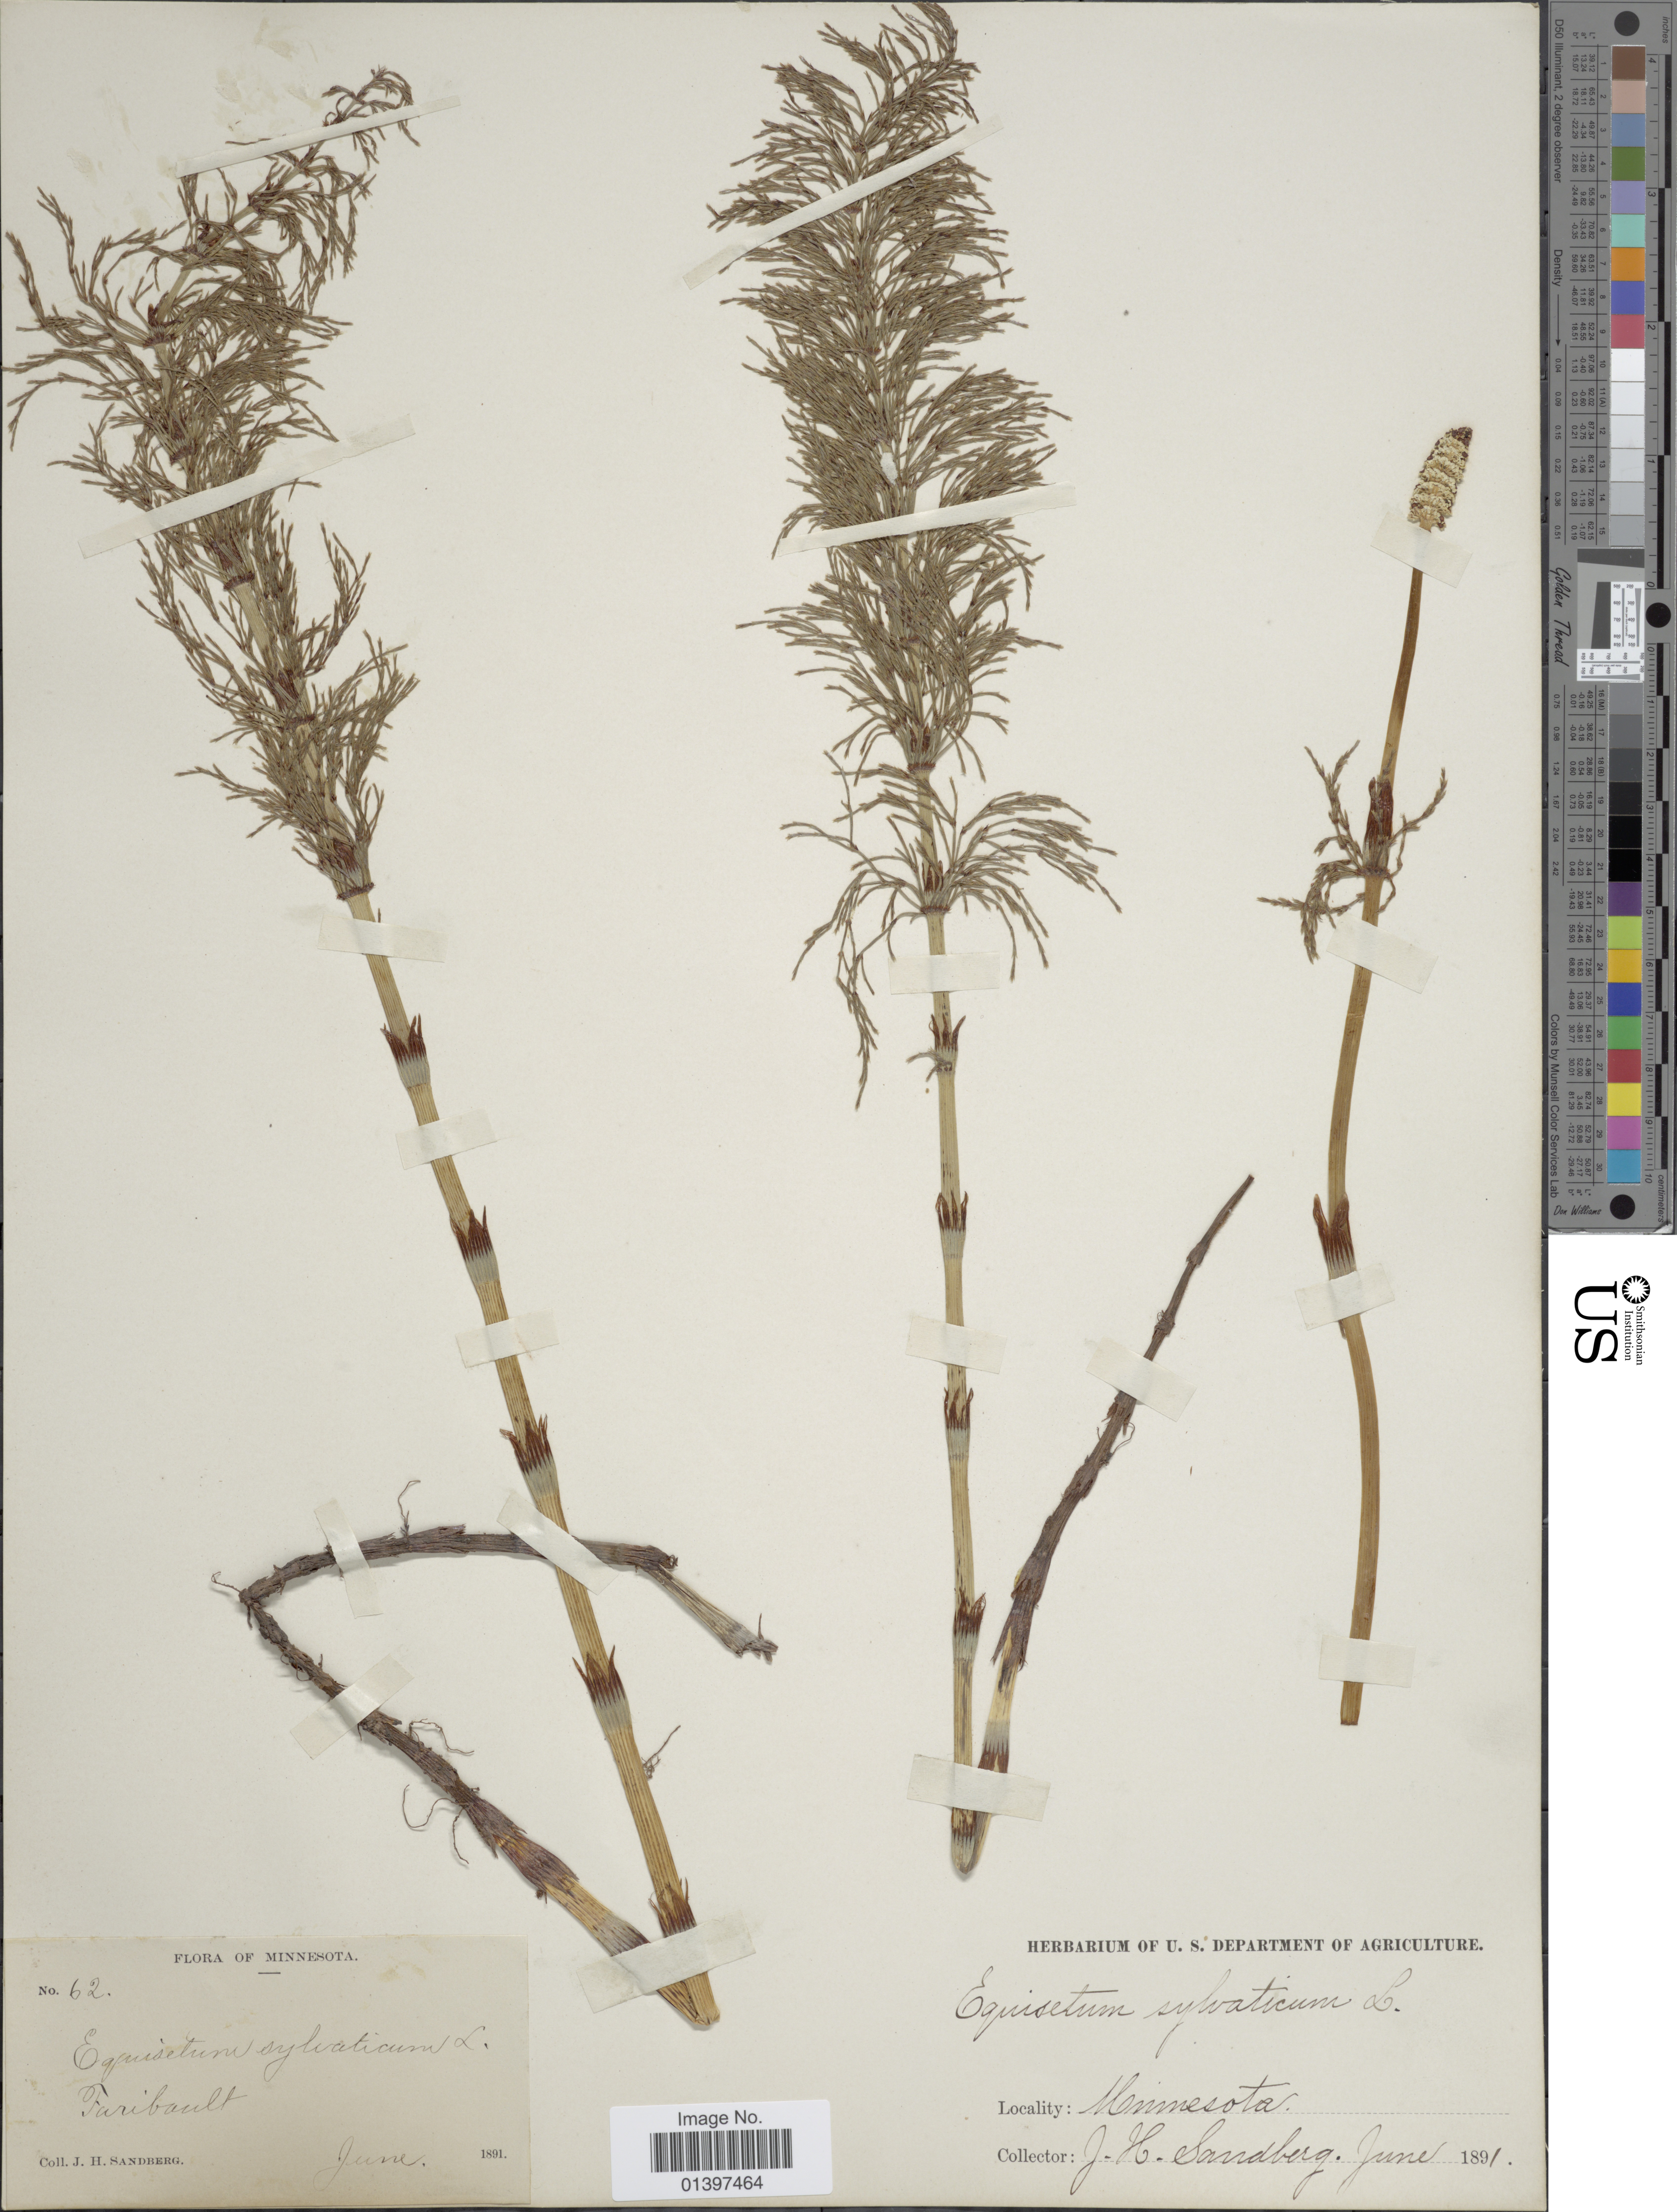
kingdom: Plantae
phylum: Tracheophyta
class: Polypodiopsida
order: Equisetales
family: Equisetaceae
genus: Equisetum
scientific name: Equisetum sylvaticum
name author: L.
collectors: J. H. Sandberg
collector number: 62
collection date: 1891-06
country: United States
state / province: Minnesota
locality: Faribault